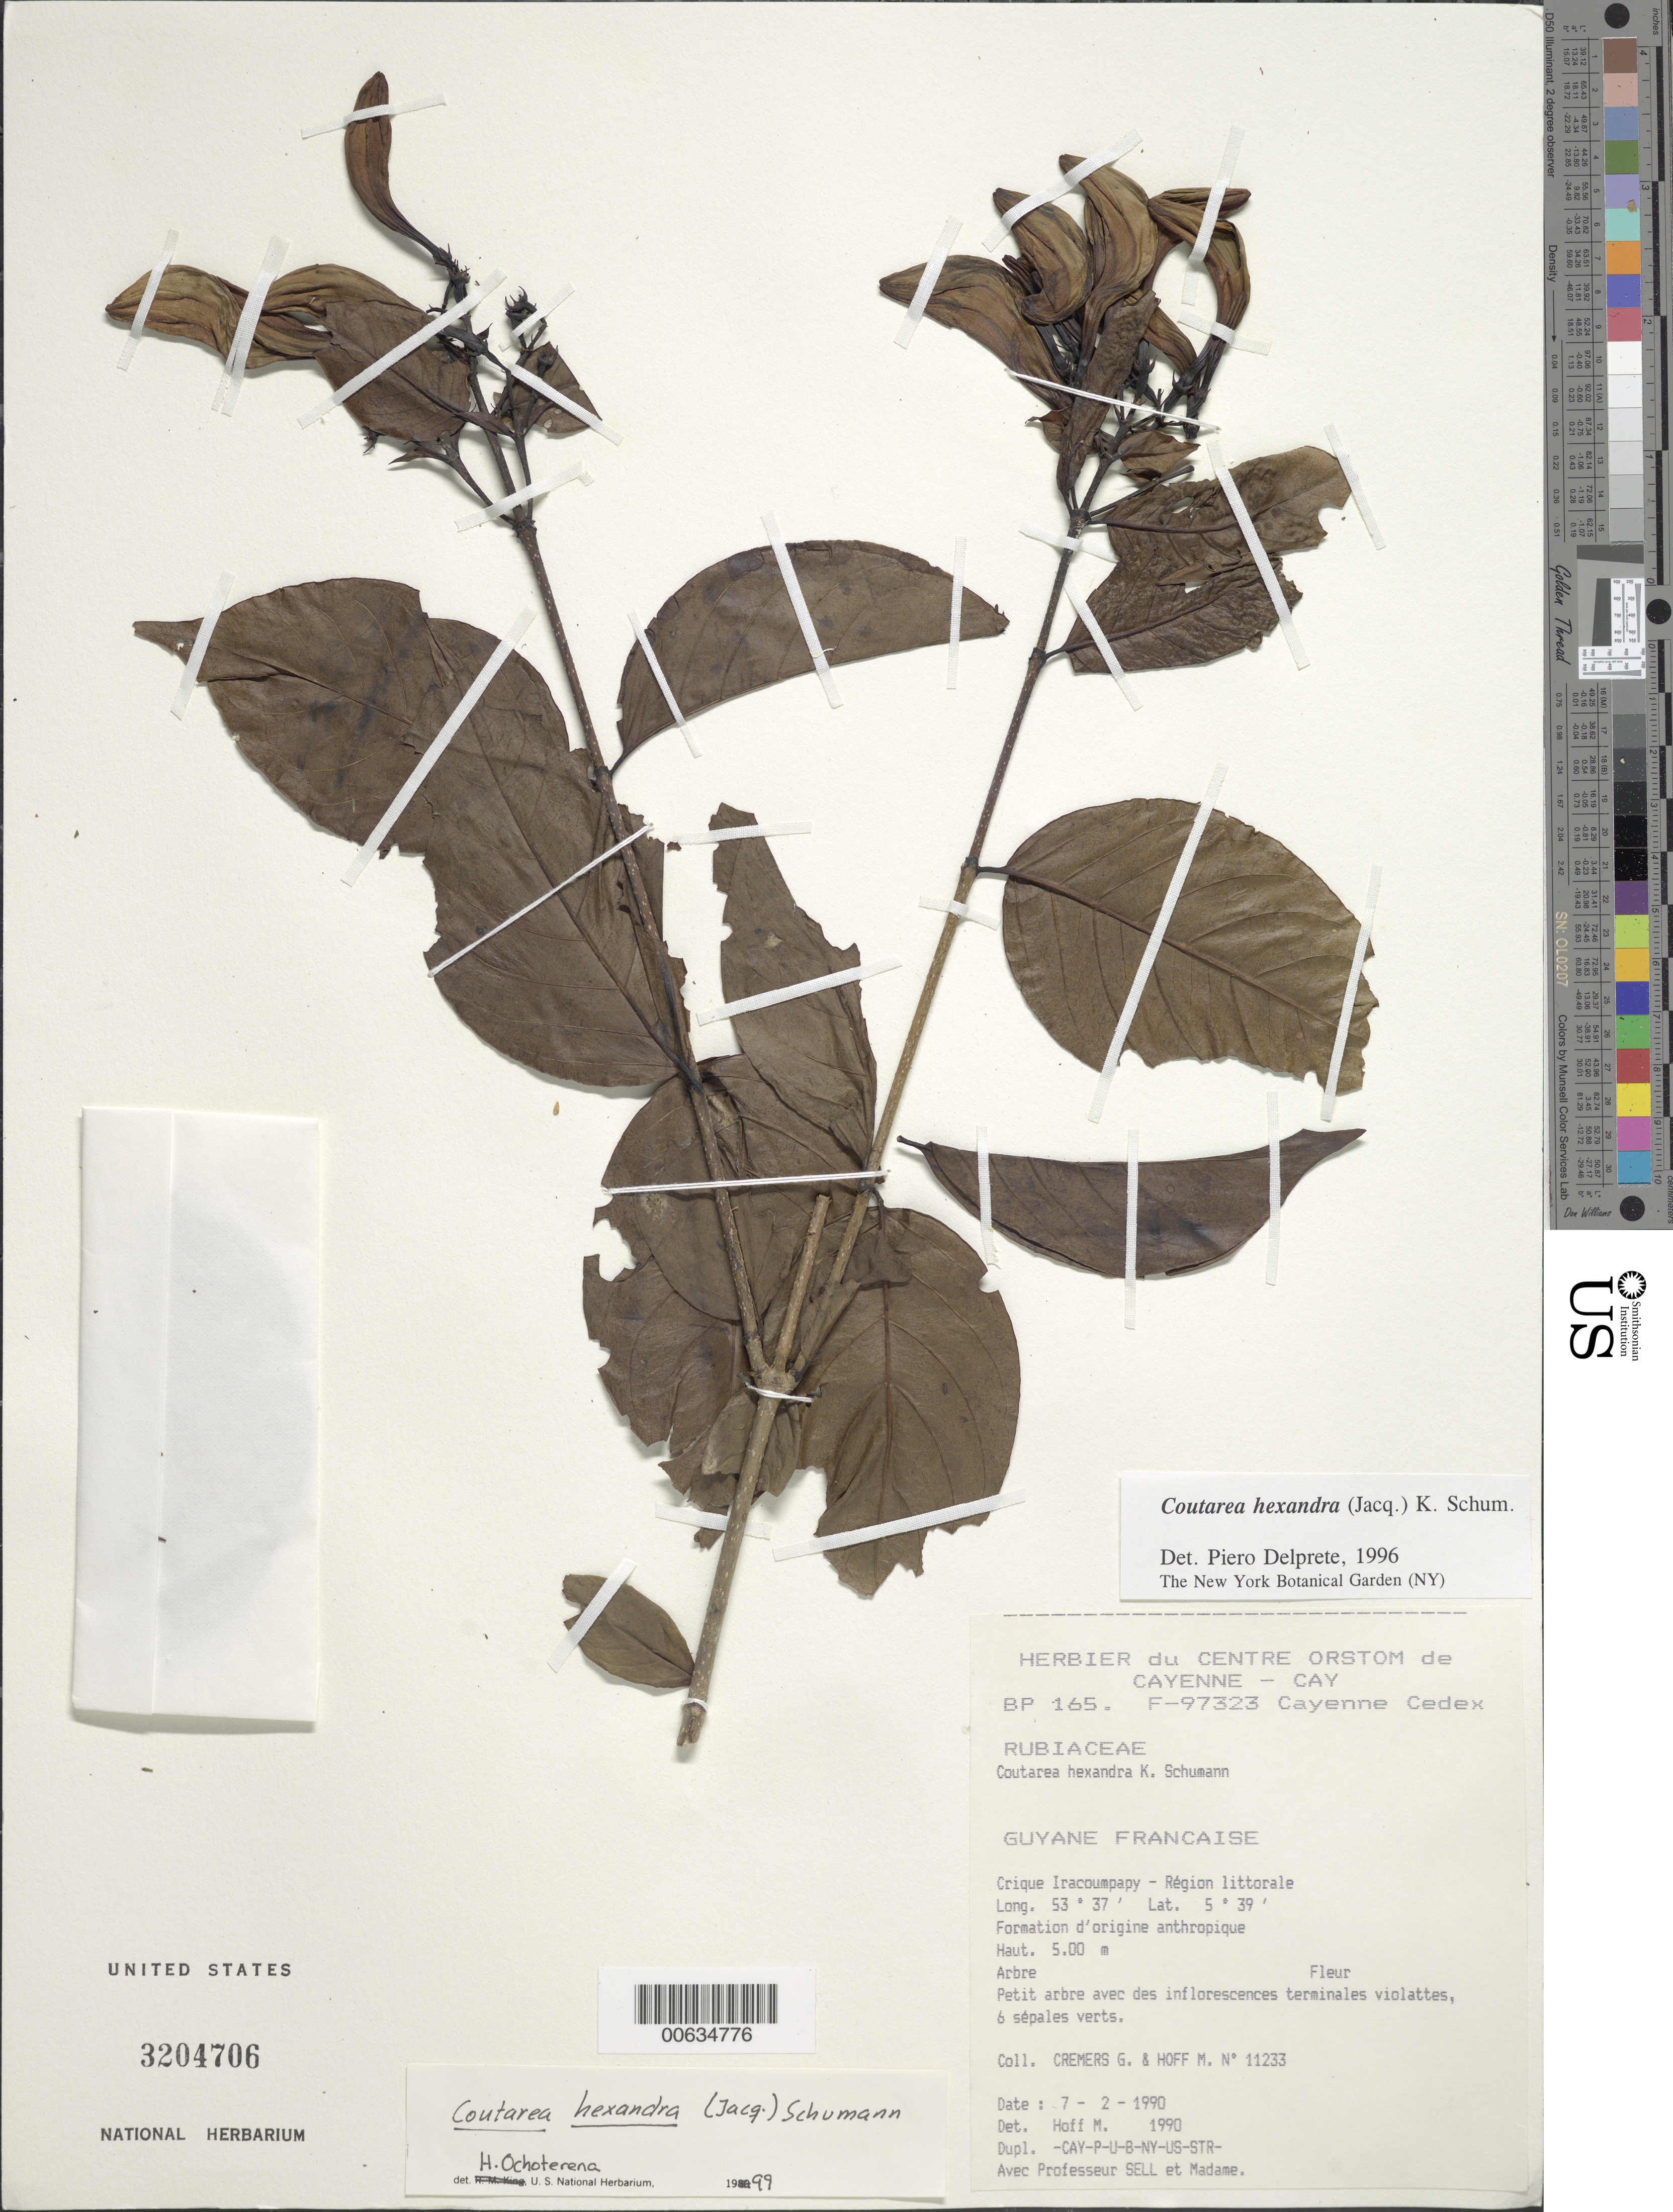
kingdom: Plantae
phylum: Tracheophyta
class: Magnoliopsida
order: Gentianales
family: Rubiaceae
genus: Coutarea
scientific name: Coutarea hexandra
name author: (Jacq.) K. Schum.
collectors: G. Cremers & M. Hoff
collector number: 11233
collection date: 1990-02-07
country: French Guiana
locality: Guyane Francaise. Crique Iracoumpapy - Region littorale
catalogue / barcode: US 3204706